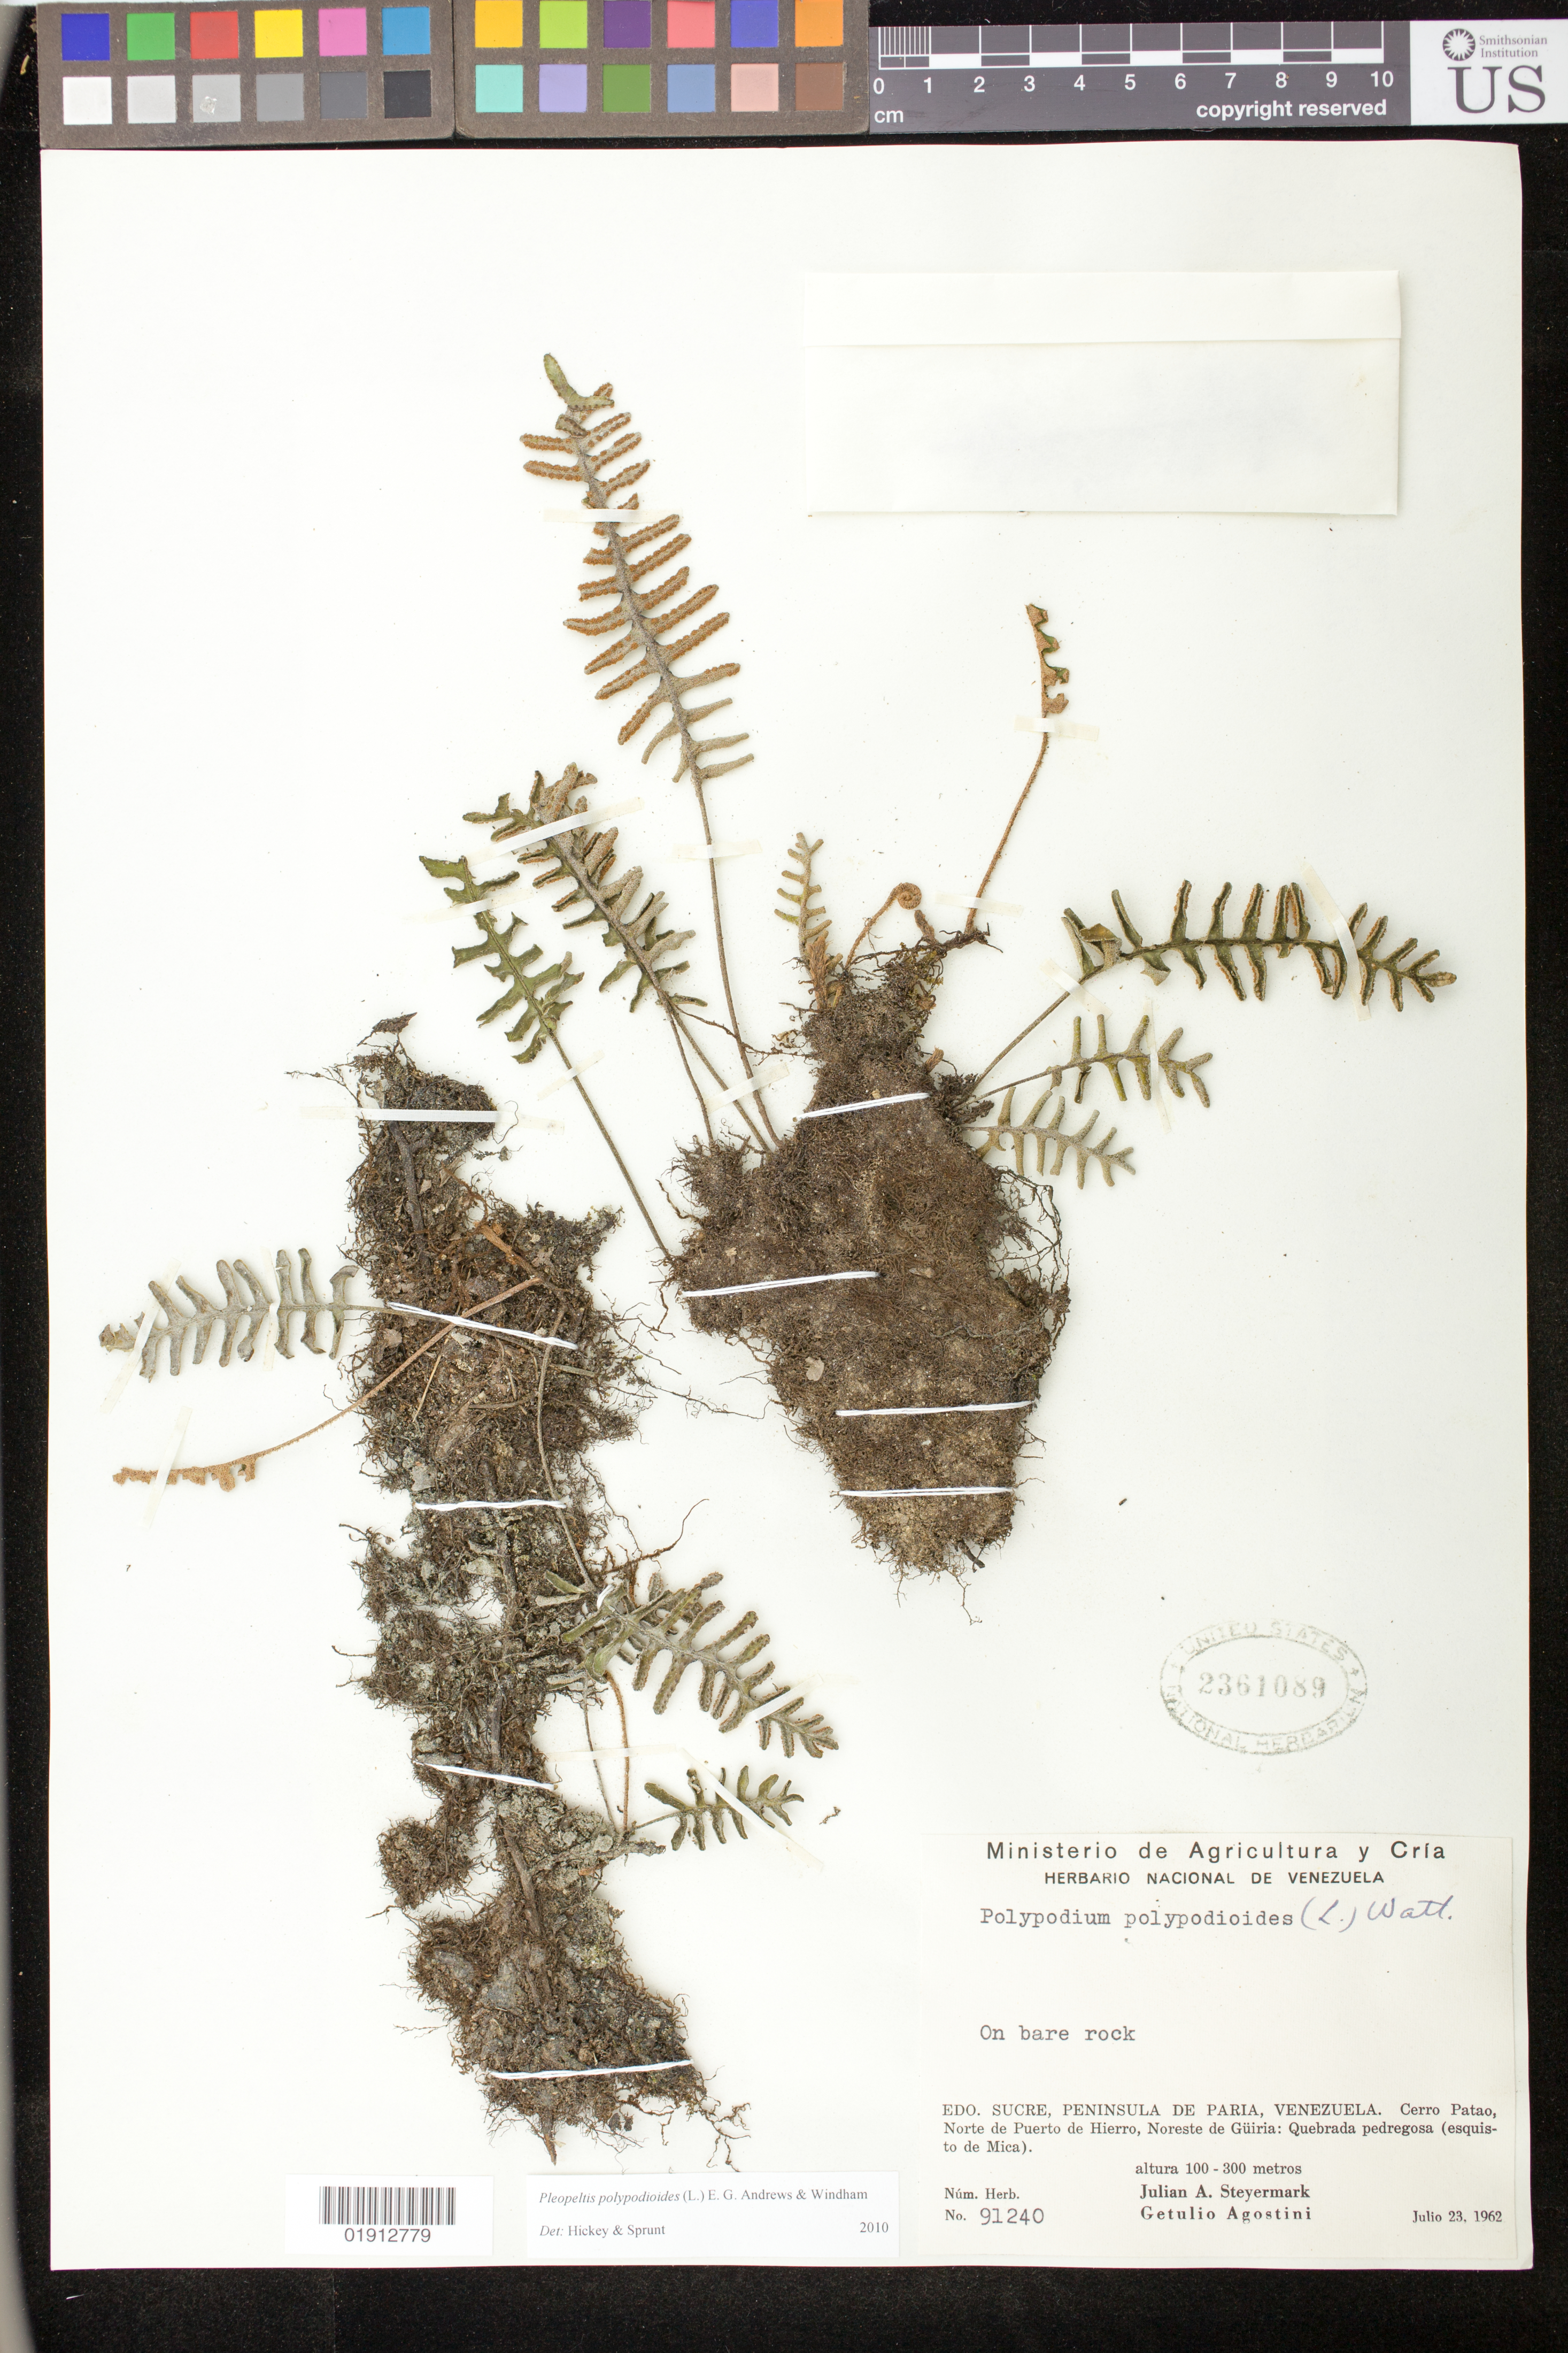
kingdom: Plantae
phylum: Tracheophyta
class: Polypodiopsida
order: Polypodiales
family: Polypodiaceae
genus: Pleopeltis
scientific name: Pleopeltis polypodioides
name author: (L.) E.G. Andrews & Windham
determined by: Hickey, R. J.; Sprunt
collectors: J. Steyermark & G. Agostini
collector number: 91240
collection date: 1962-07-23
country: Venezuela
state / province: Sucre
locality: Edo. Sucre, Penimsula de Paria, Venezuela, Cerro Patao, Norte de Puerto de Hierro, Noreste de Güira.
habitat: On bare rock, Quebrada pedregosa (esquisto de Mica).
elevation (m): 100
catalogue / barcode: US 2361089